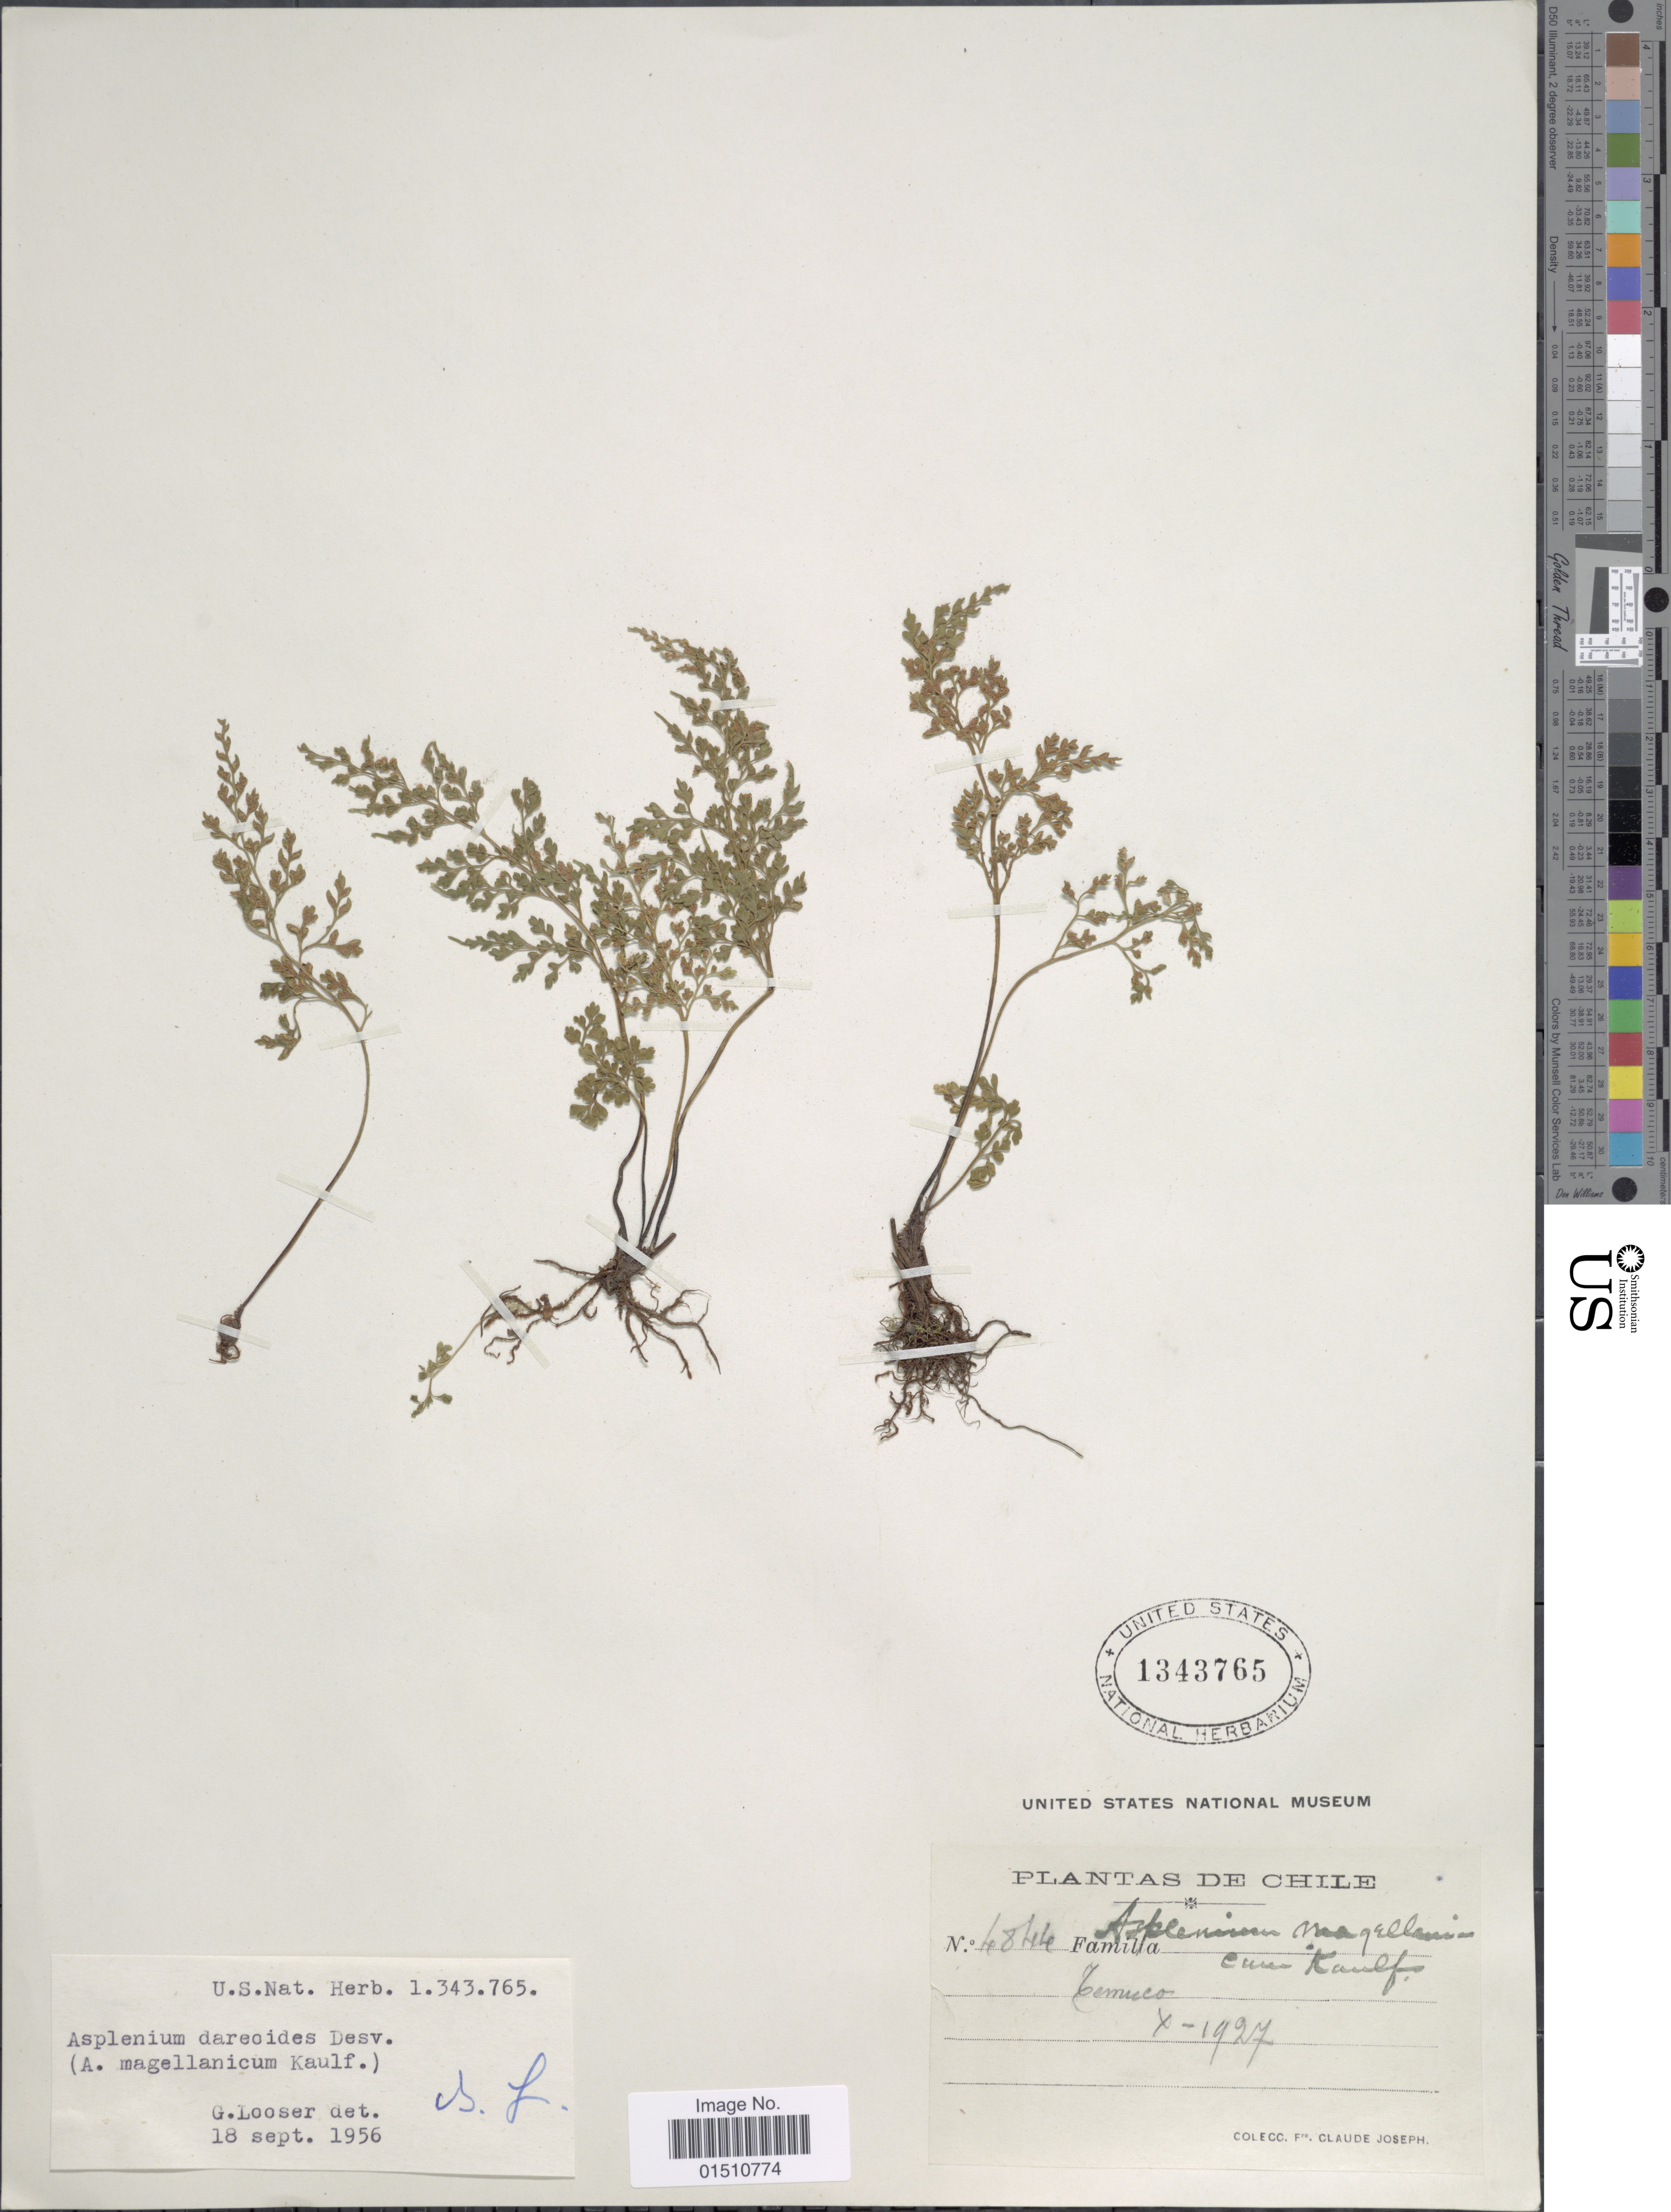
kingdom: Plantae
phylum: Tracheophyta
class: Polypodiopsida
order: Polypodiales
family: Aspleniaceae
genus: Asplenium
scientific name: Asplenium dareoides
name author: Desv.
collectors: Bro. Claude-Joseph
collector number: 4844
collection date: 1927-10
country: Chile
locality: Chile, Temuco.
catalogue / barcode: US 1343765